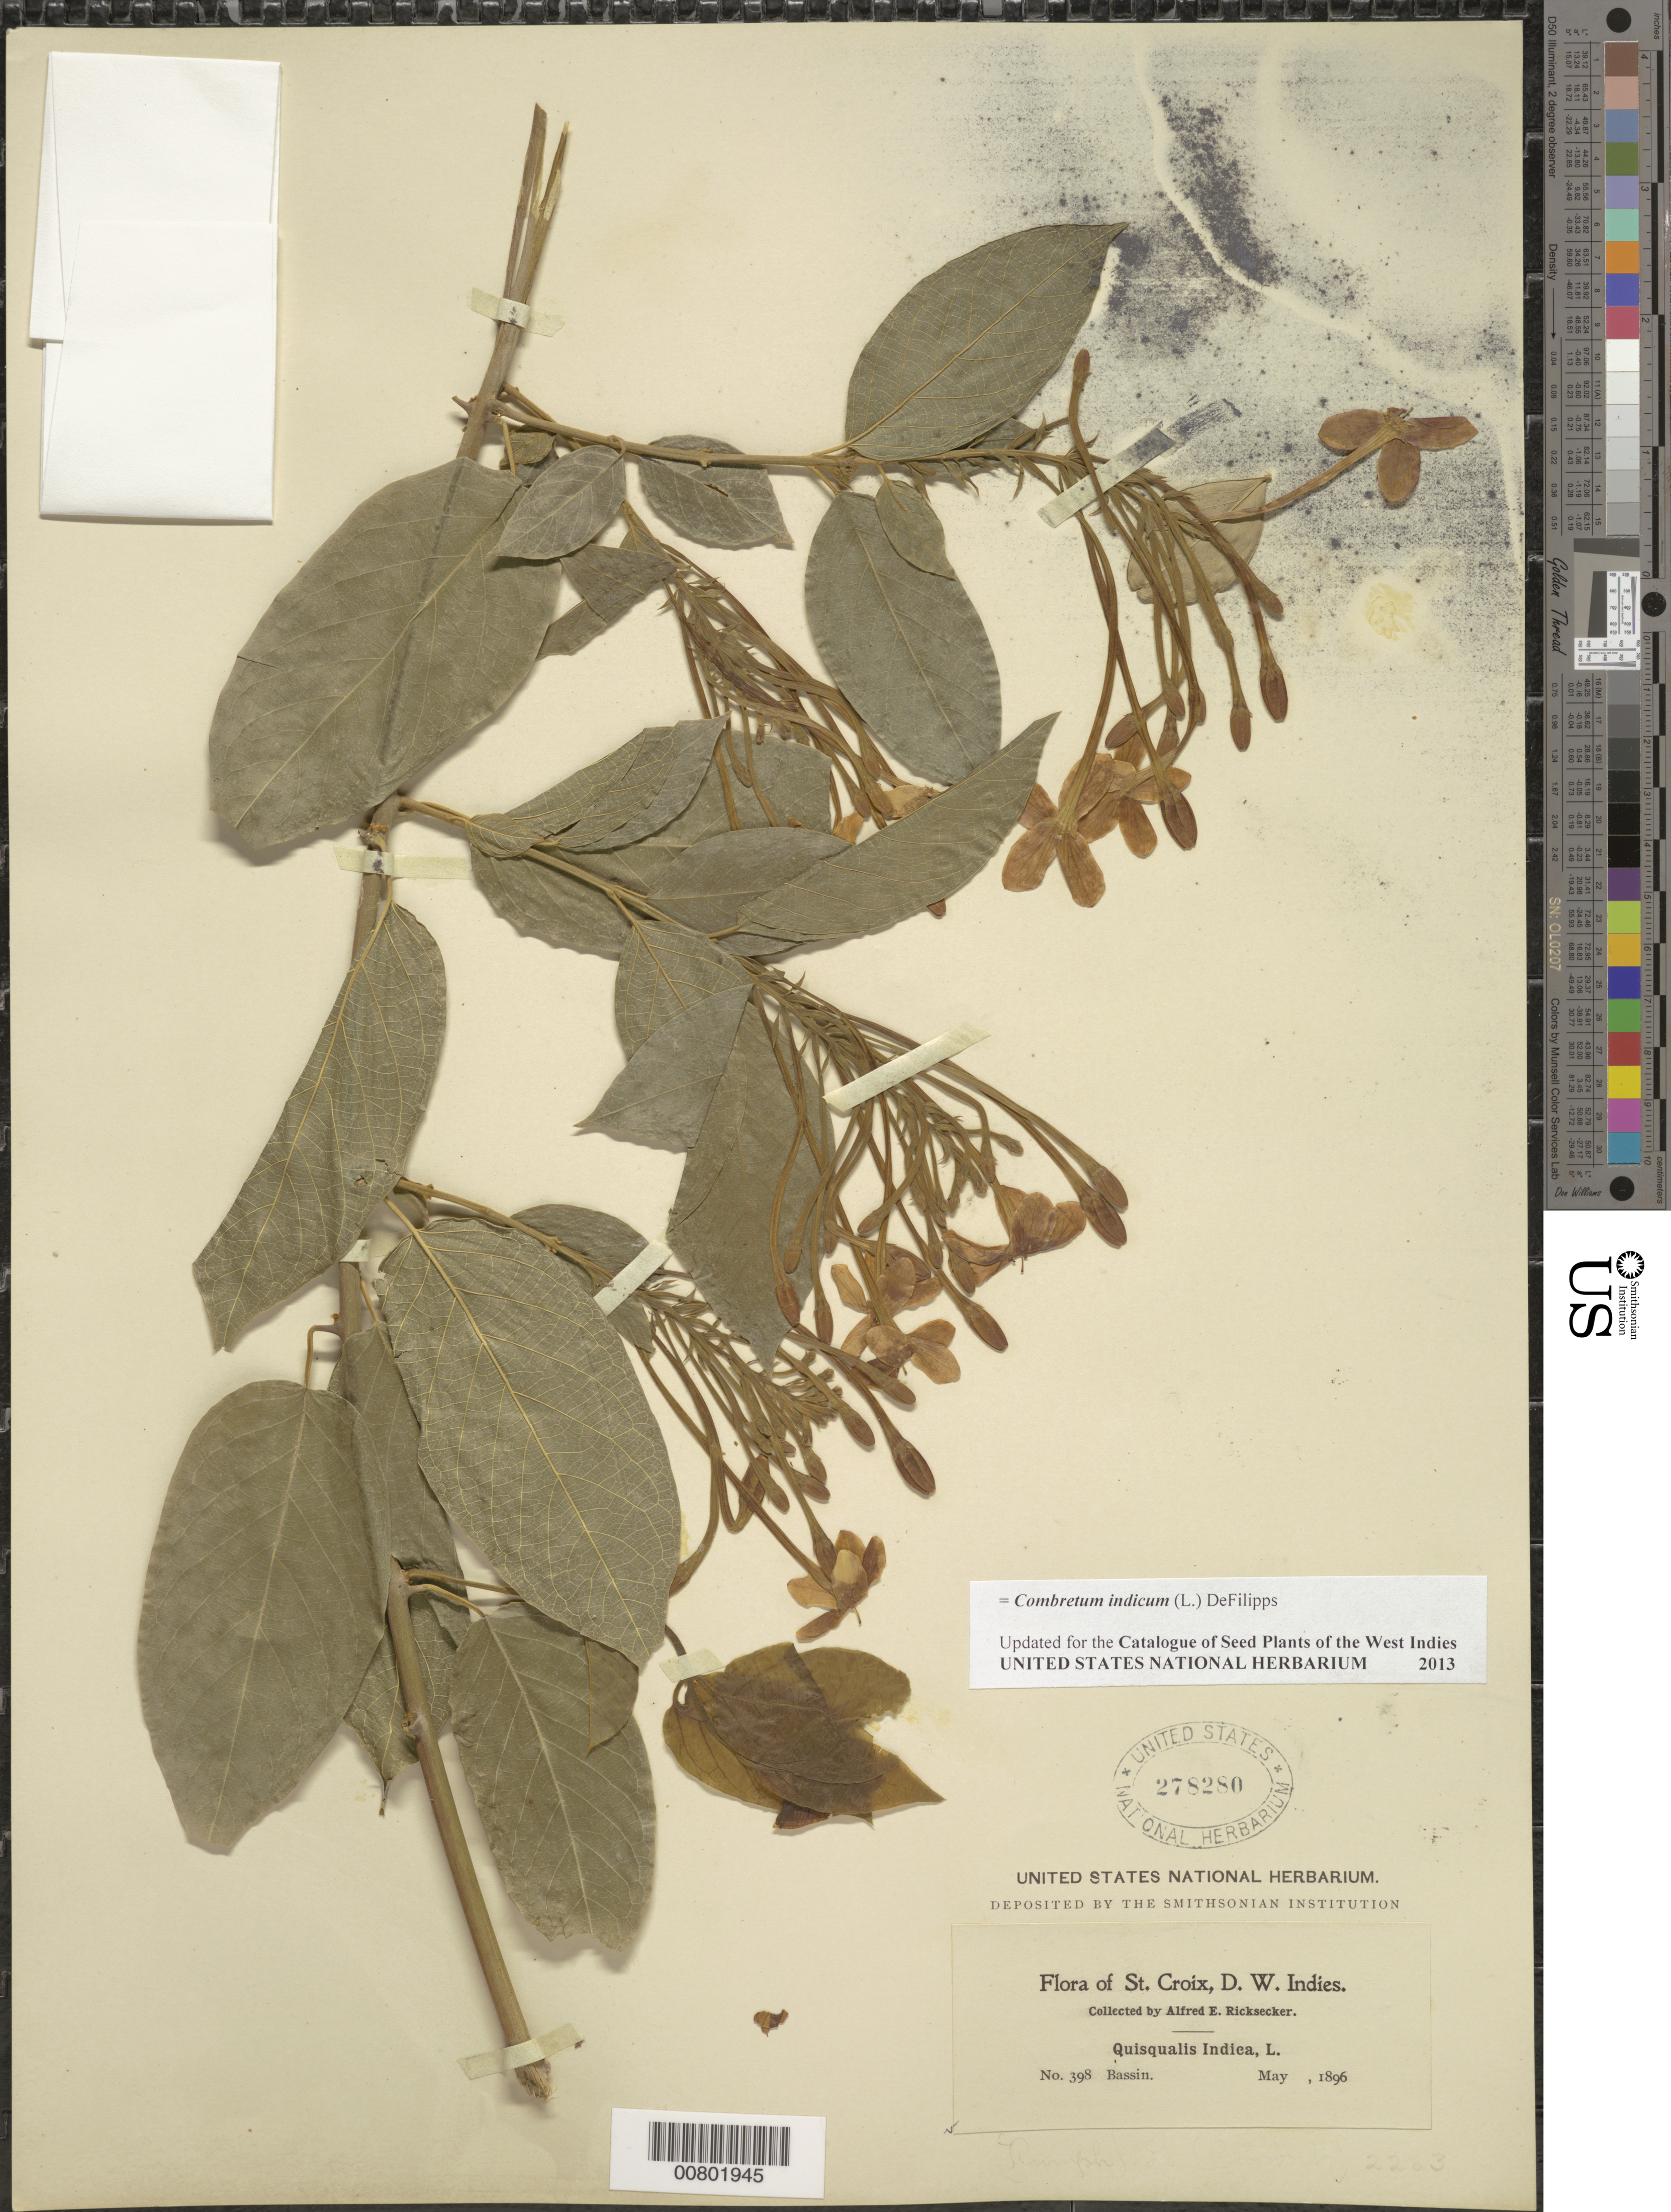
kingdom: Plantae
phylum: Tracheophyta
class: Magnoliopsida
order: Myrtales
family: Combretaceae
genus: Combretum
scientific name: Combretum indicum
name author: (L.) DeFilipps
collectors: A. E. Ricksecker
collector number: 398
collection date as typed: May 1896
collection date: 1896-05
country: U.S. Virgin Islands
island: St. Croix I.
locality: Bassin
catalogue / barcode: US 278280